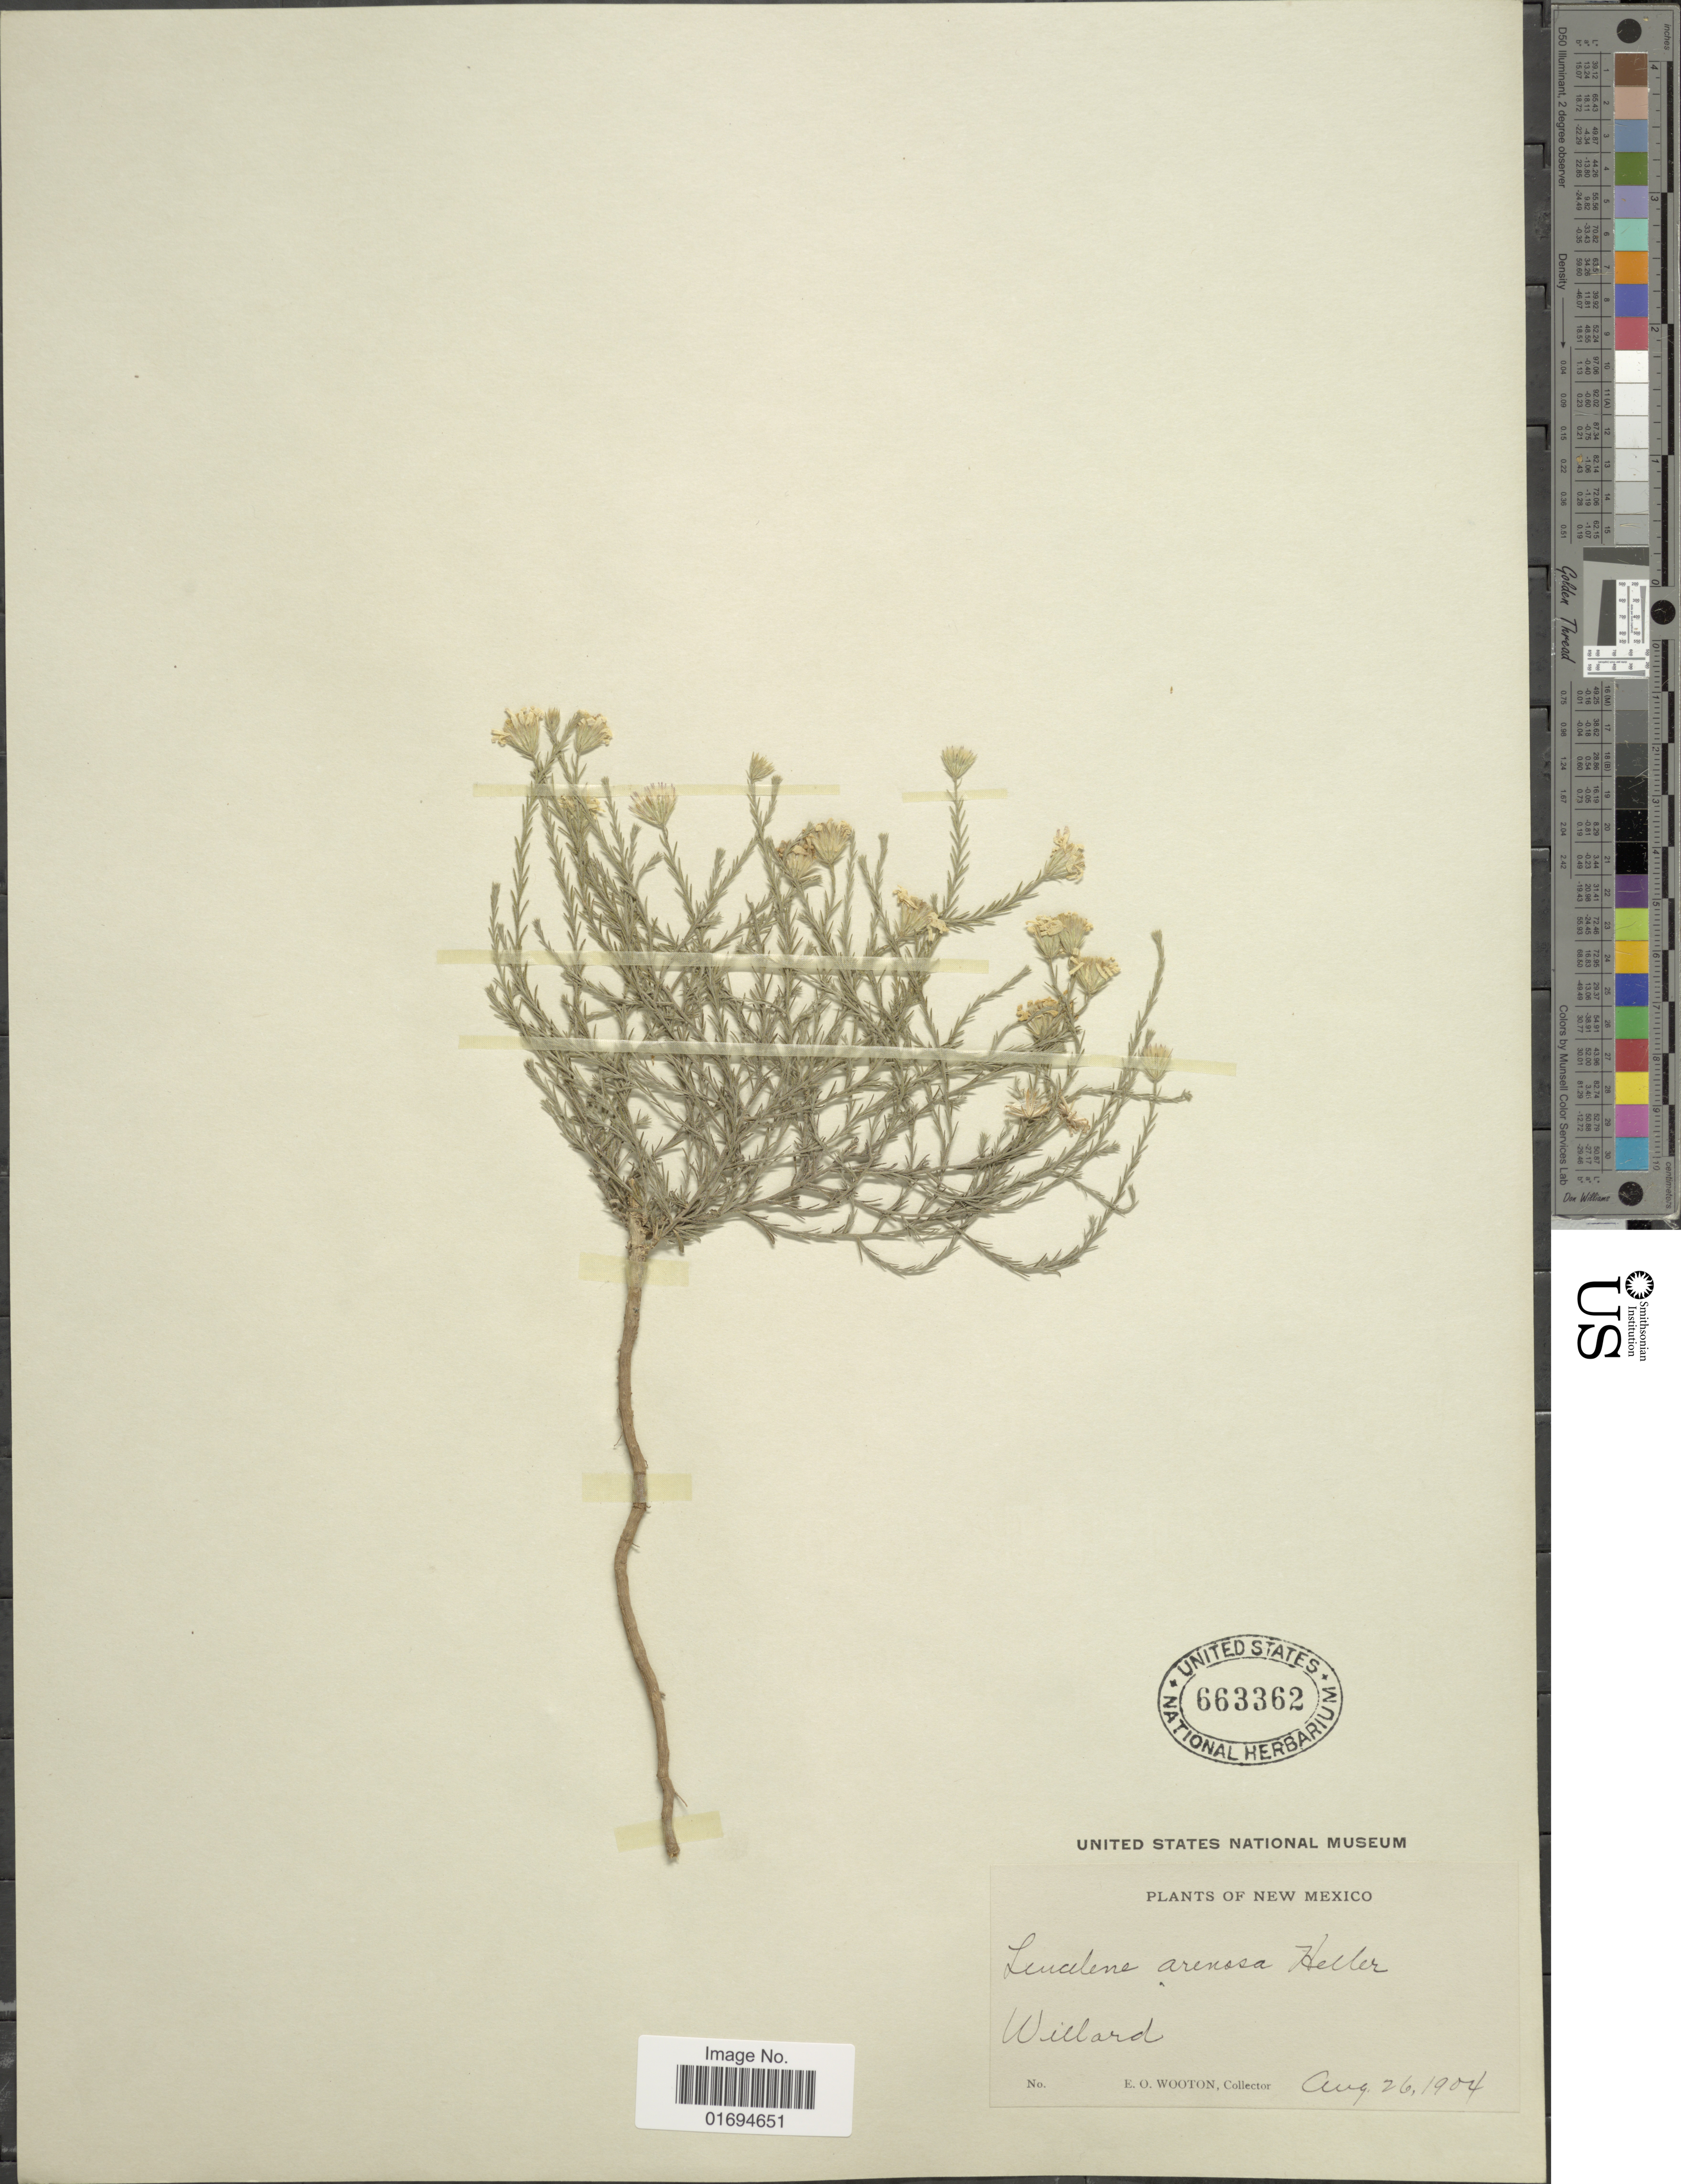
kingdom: Plantae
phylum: Tracheophyta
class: Magnoliopsida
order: Asterales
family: Asteraceae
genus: Chaetopappa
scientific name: Chaetopappa ericoides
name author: (Torr.) G.L. Nesom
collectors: E. O. Wooton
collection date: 1904-08-26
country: United States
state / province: New Mexico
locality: Willard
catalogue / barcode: US 663362